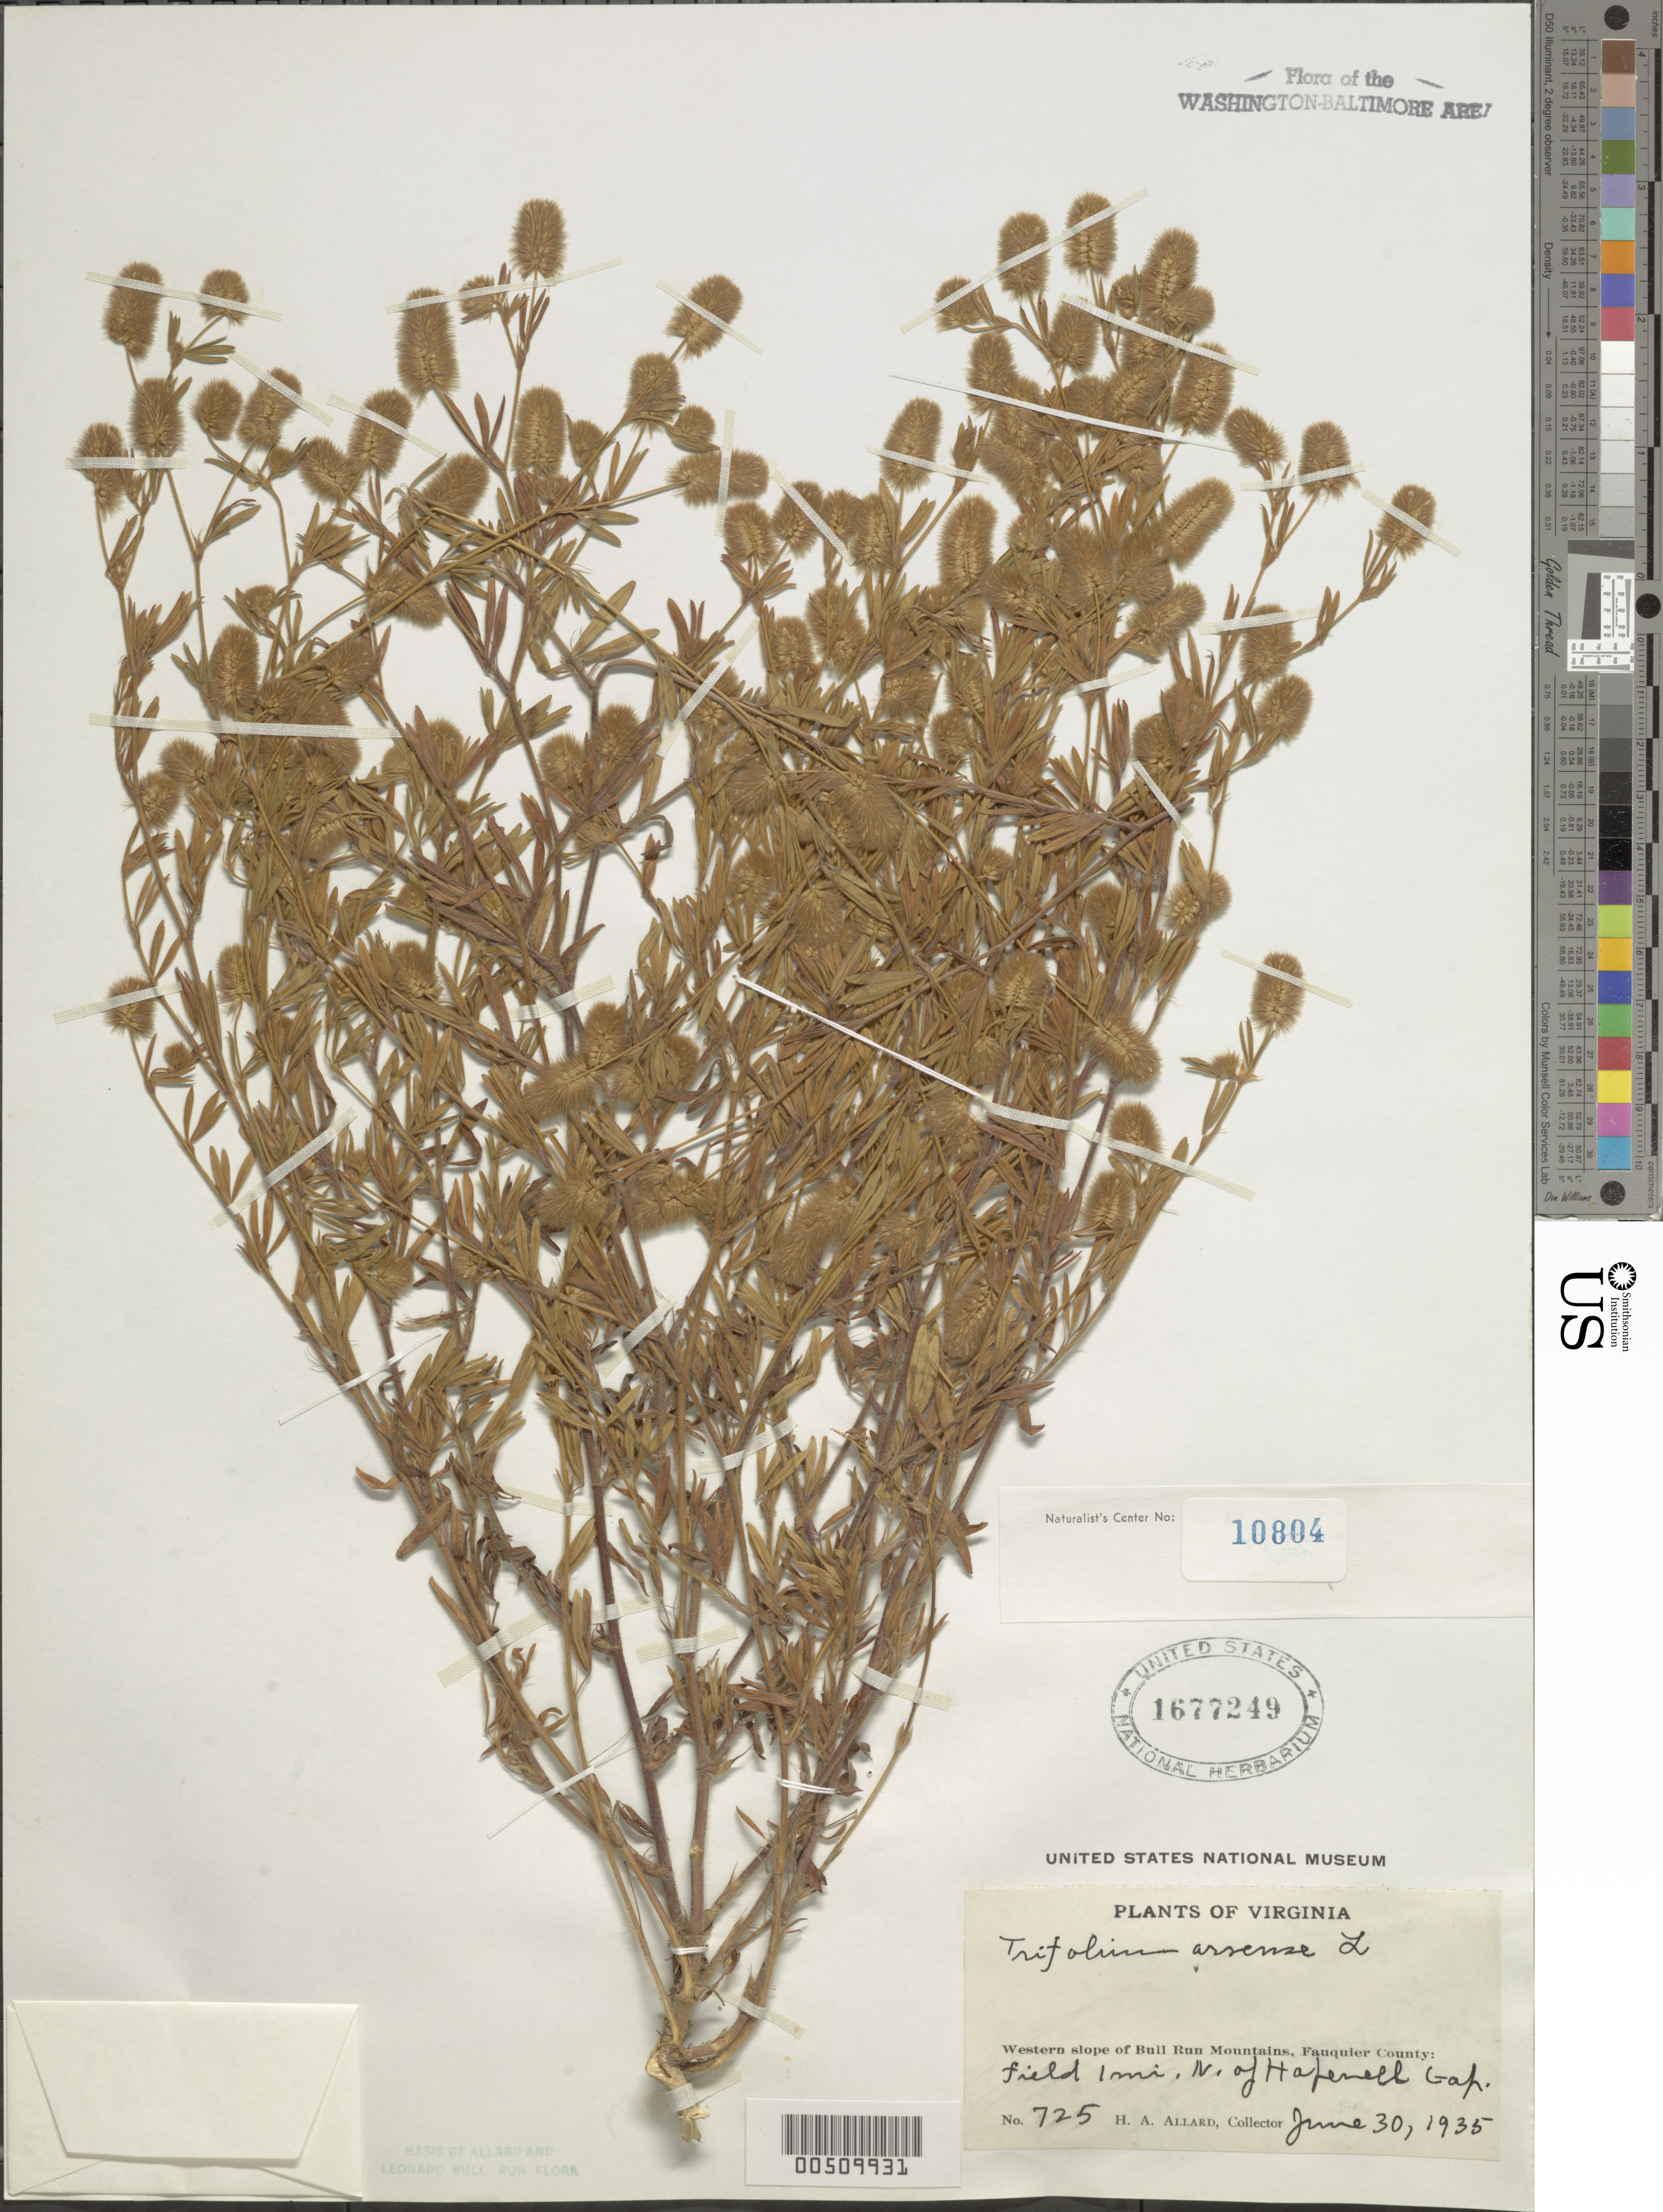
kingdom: Plantae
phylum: Tracheophyta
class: Magnoliopsida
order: Fabales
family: Fabaceae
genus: Trifolium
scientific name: Trifolium arvense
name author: L.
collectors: H. A. Allard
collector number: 725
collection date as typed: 30 Jun 1935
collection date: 1935-06-30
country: United States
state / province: Virginia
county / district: Fauquier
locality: Bull Run Mts., 1 mi. N of Hopewell Gap Bull Run Mts.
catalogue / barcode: US 1677249